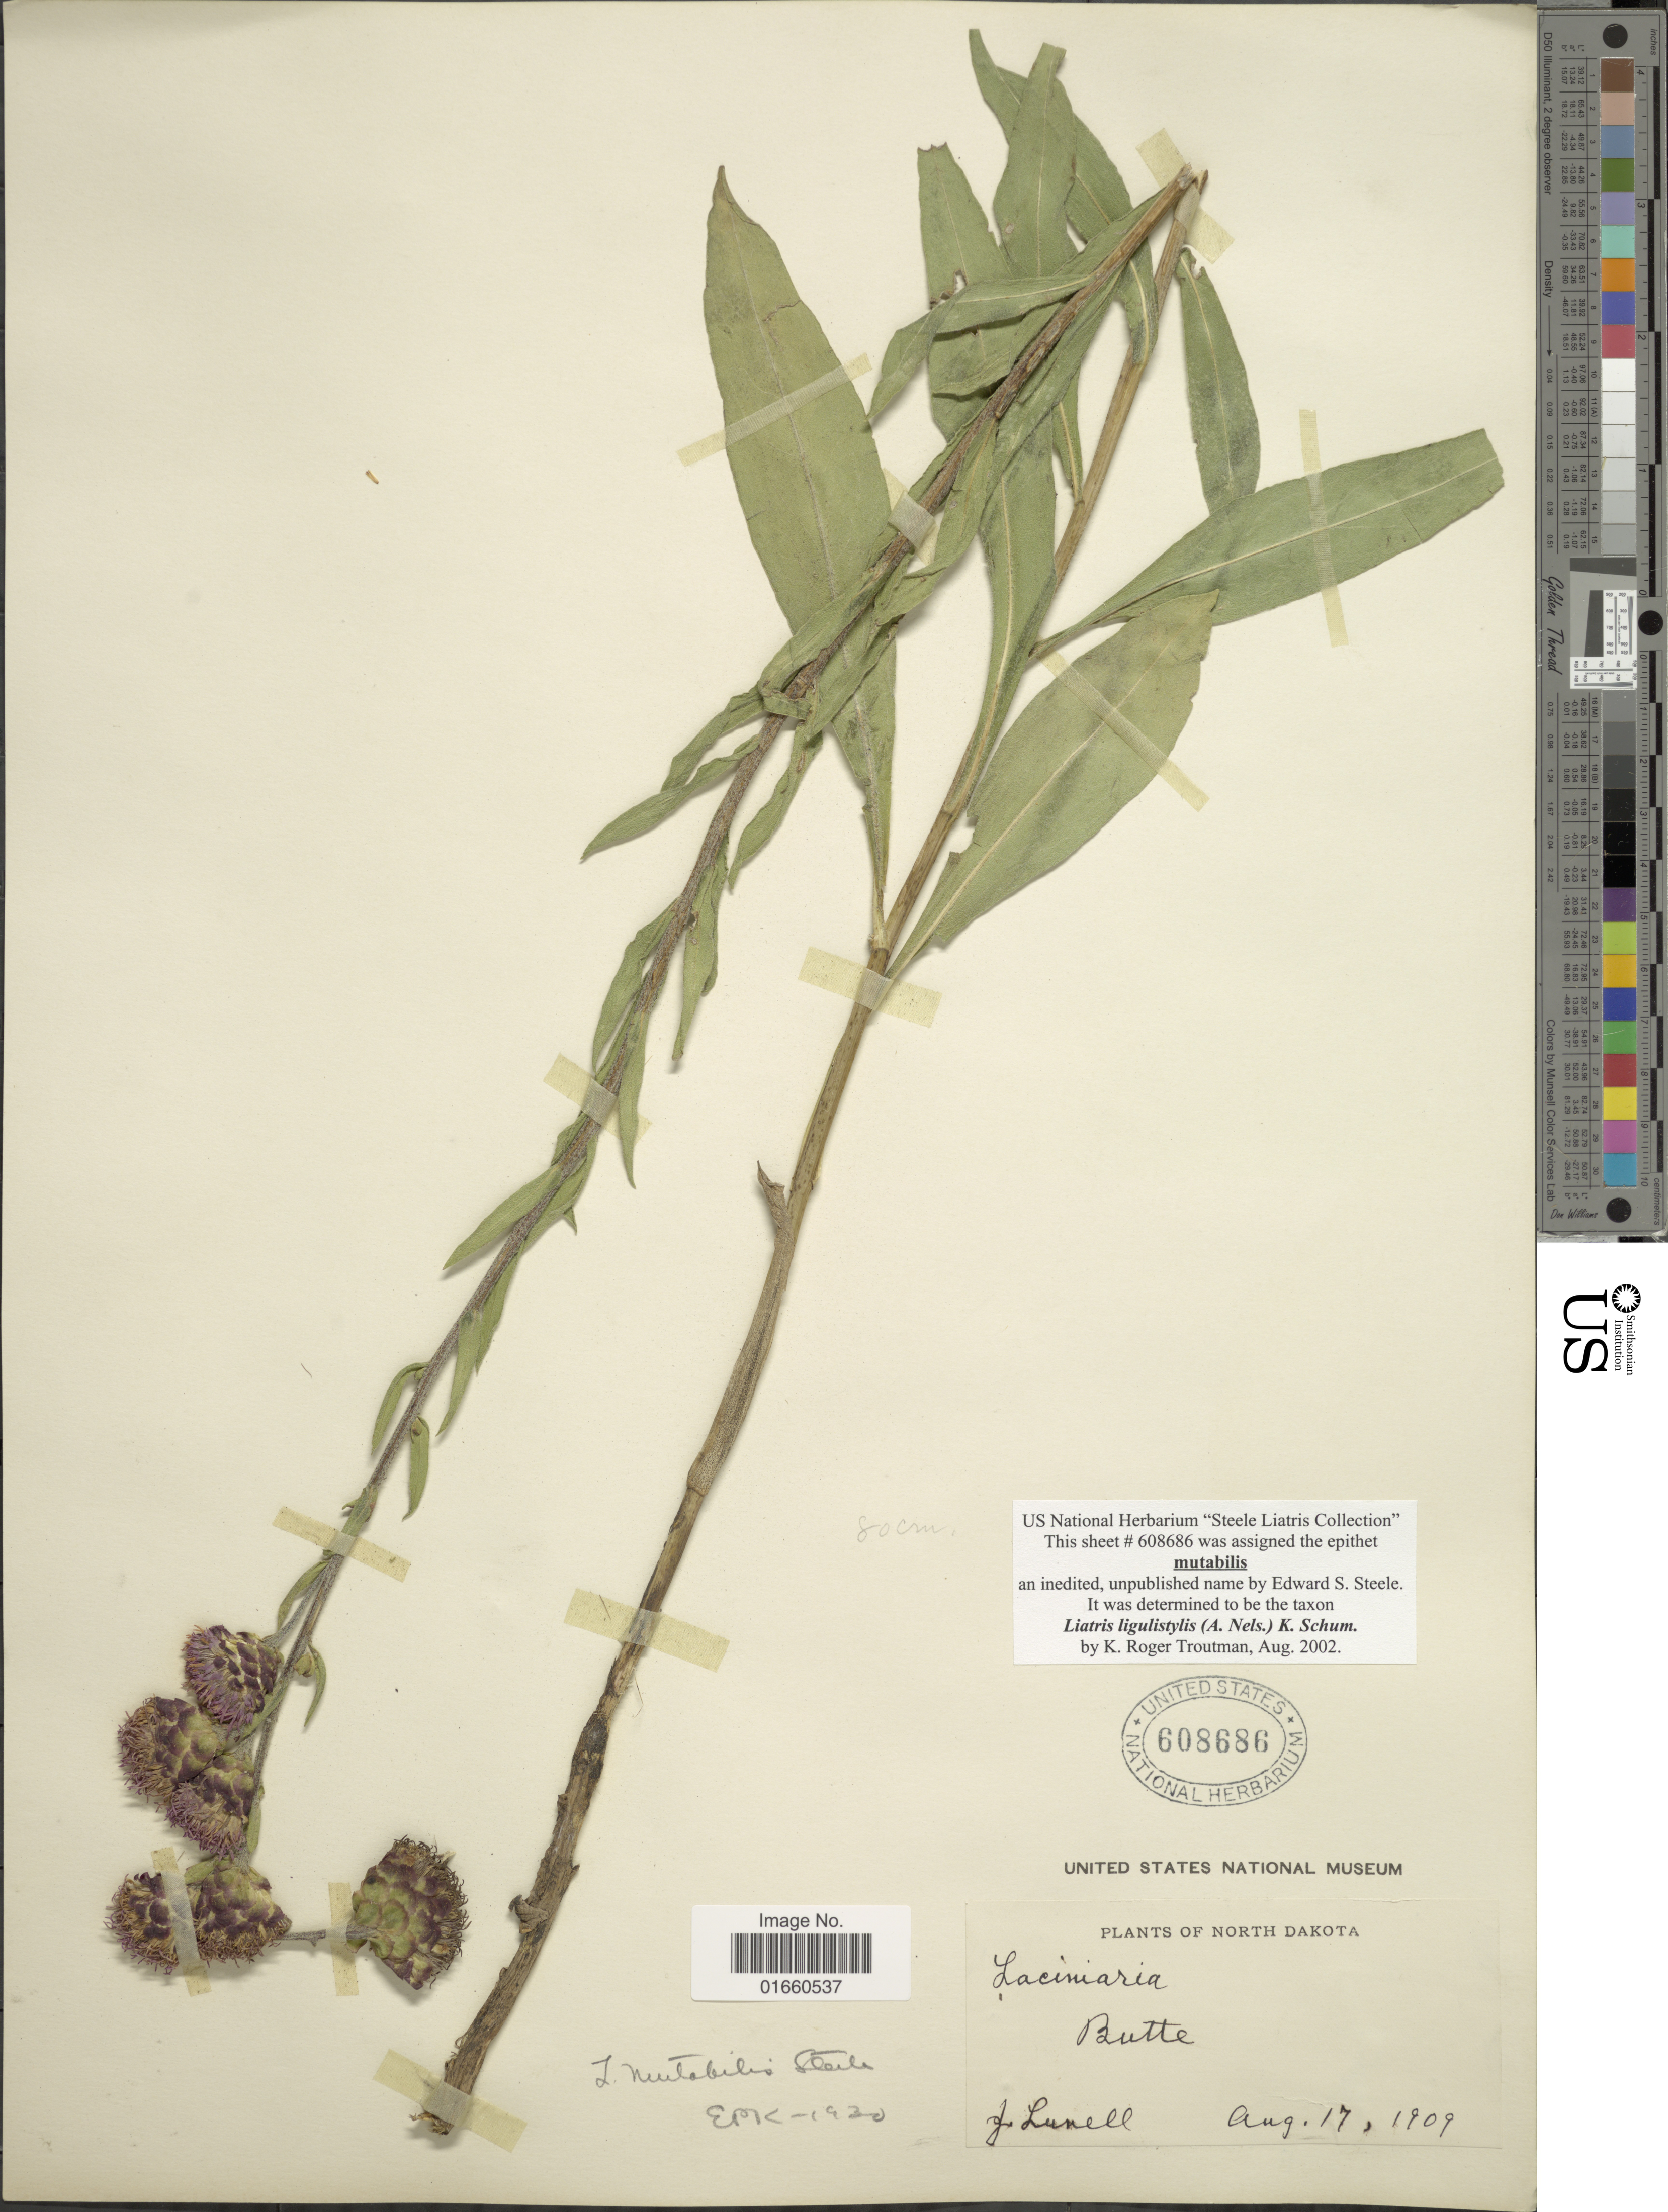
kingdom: Plantae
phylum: Tracheophyta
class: Magnoliopsida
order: Asterales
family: Asteraceae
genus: Liatris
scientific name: Liatris ligulistylis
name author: (A. Nelson) K. Schum.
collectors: J. Lunell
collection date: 1909-08-17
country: United States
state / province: North Dakota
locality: Butte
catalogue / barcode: US 608686